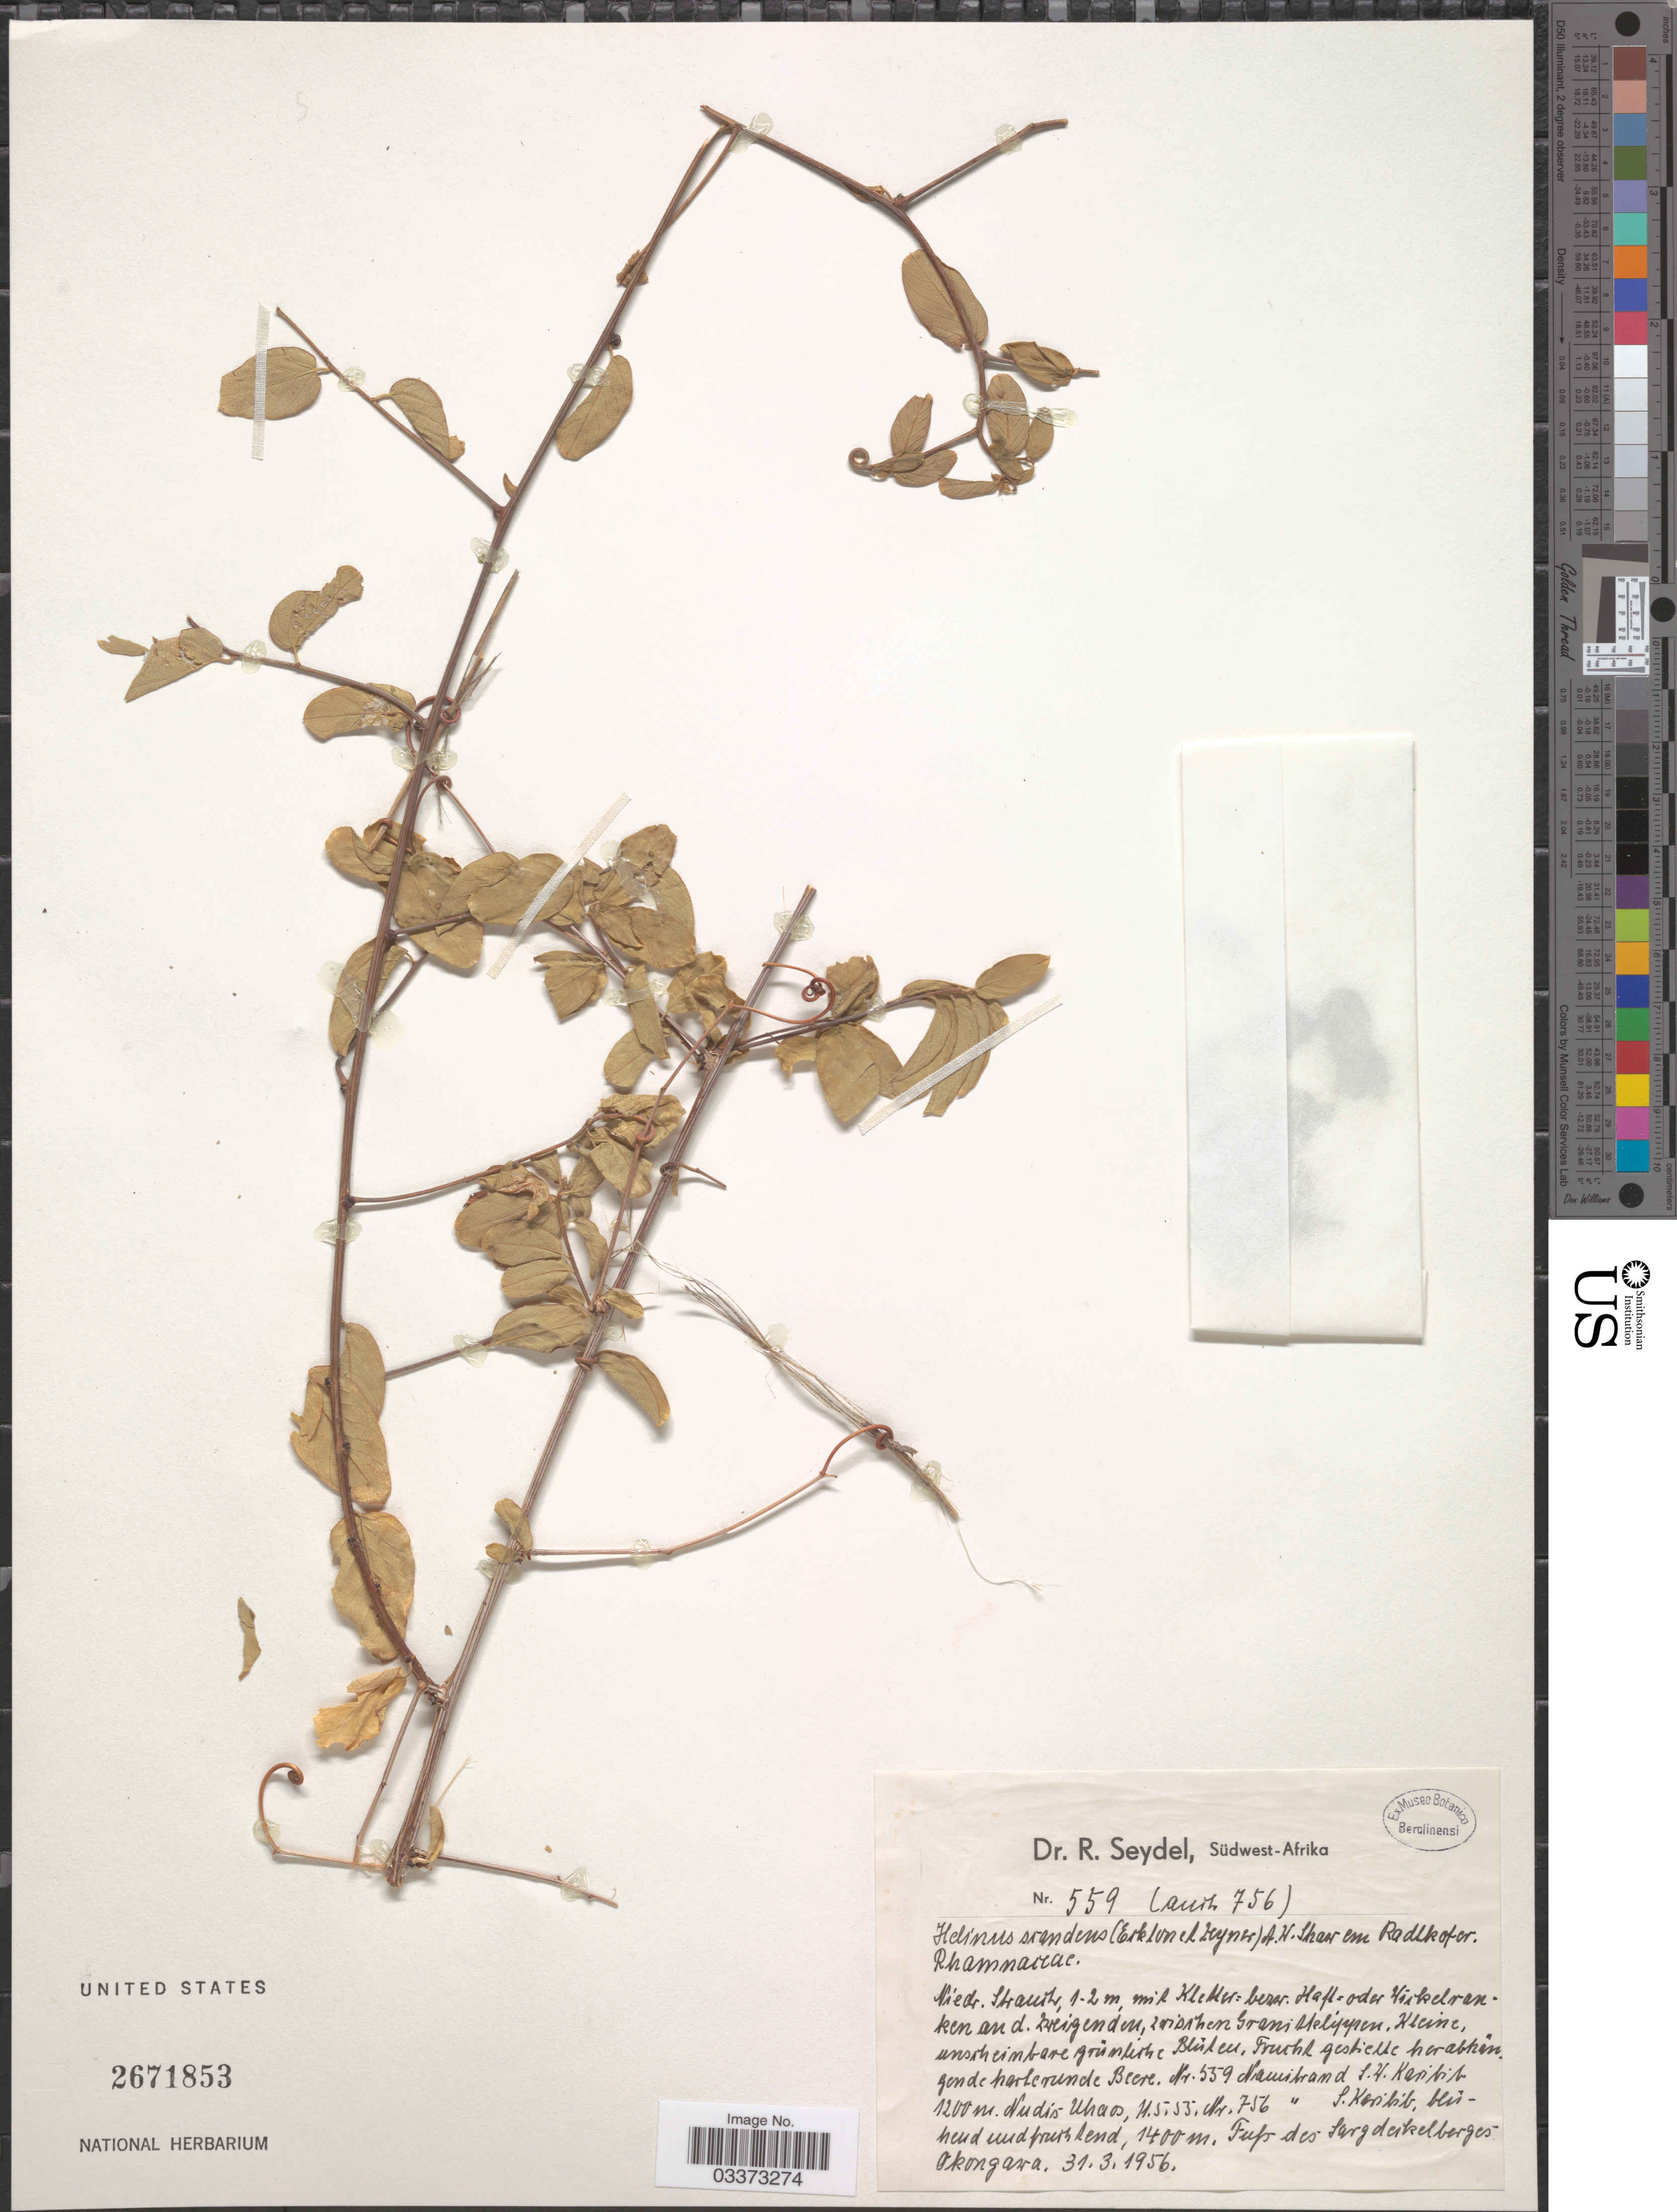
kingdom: Plantae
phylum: Tracheophyta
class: Magnoliopsida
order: Rosales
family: Rhamnaceae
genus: Helinus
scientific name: Helinus scandens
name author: (Eckl. & Zeyh.) A. Rich.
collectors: R. Seydel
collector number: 559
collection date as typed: Transcribed d/m/y: 11/5/55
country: Namibia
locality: Südwest-Afrika. Namistrand S.W. Karibib. Nudis-Uhaos.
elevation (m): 1200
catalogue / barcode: US 2671853